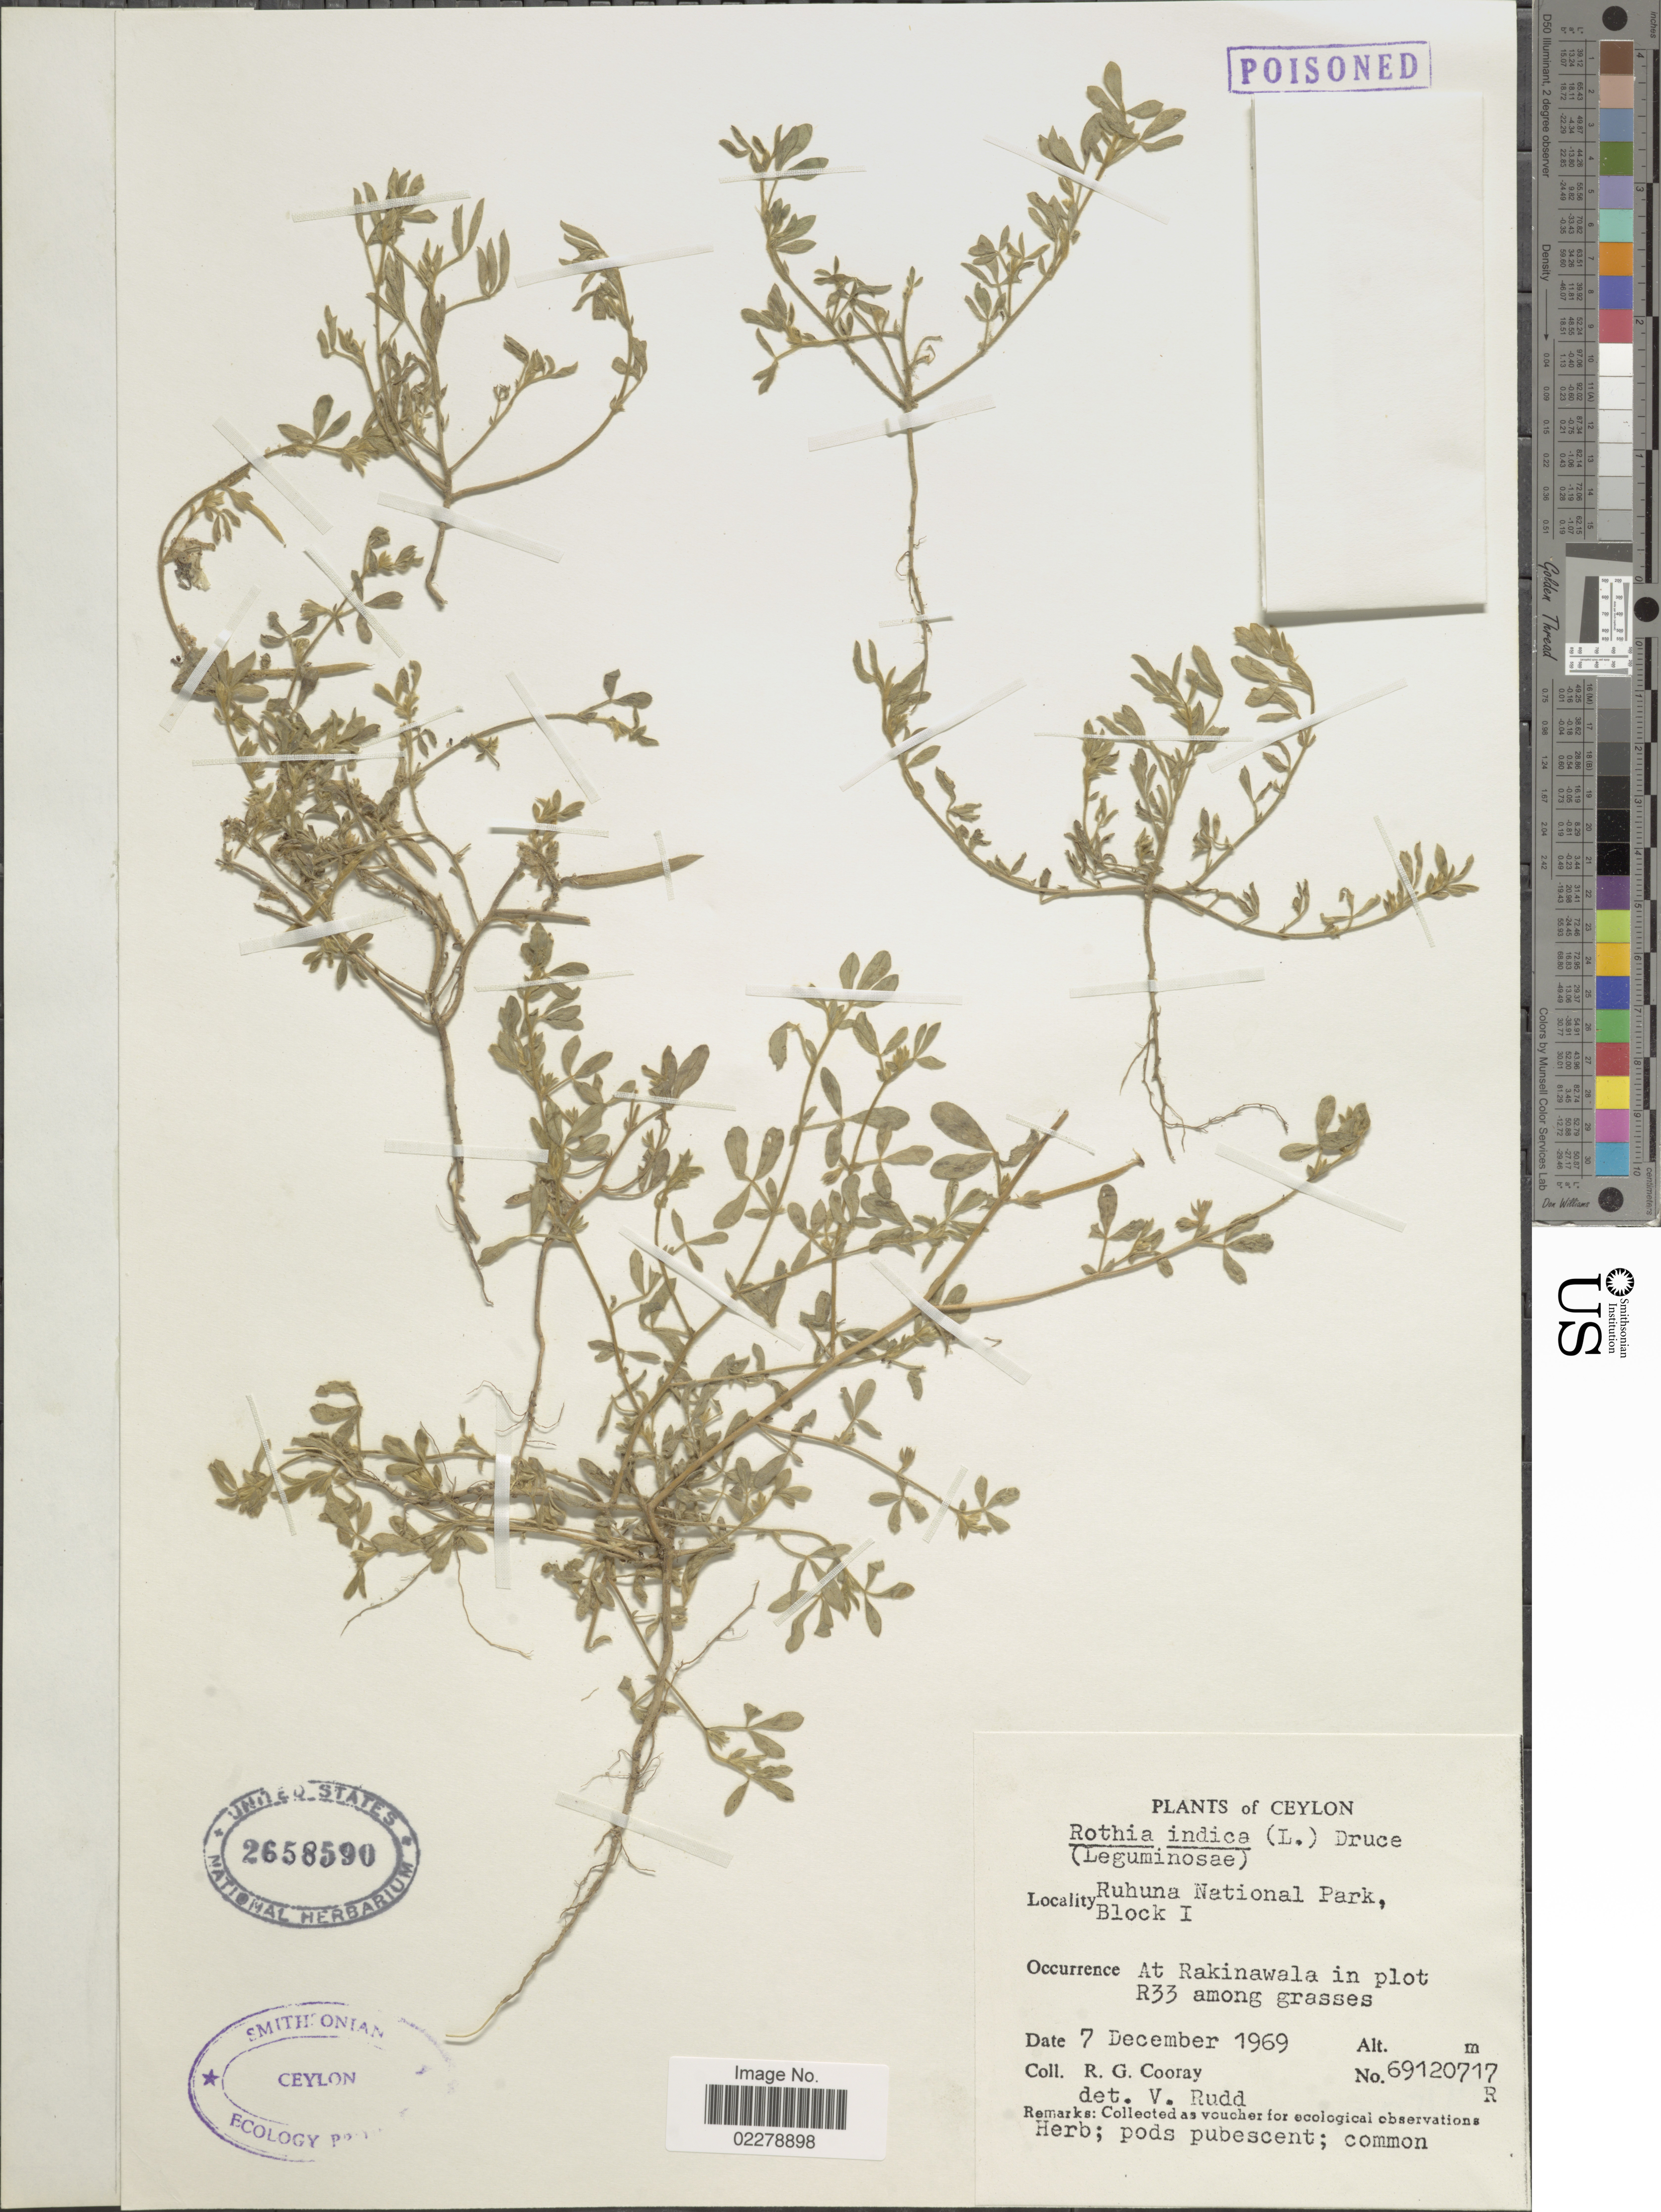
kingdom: Plantae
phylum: Tracheophyta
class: Magnoliopsida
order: Fabales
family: Fabaceae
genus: Rothia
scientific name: Rothia indica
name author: (L.) Druce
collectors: R. Cooray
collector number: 69120717R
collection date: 1969-12-07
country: Sri Lanka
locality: Ceylon. Ruhuna National Park, Block 1. At Rakinawala in plot R33 among grasses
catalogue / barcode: US 2658590